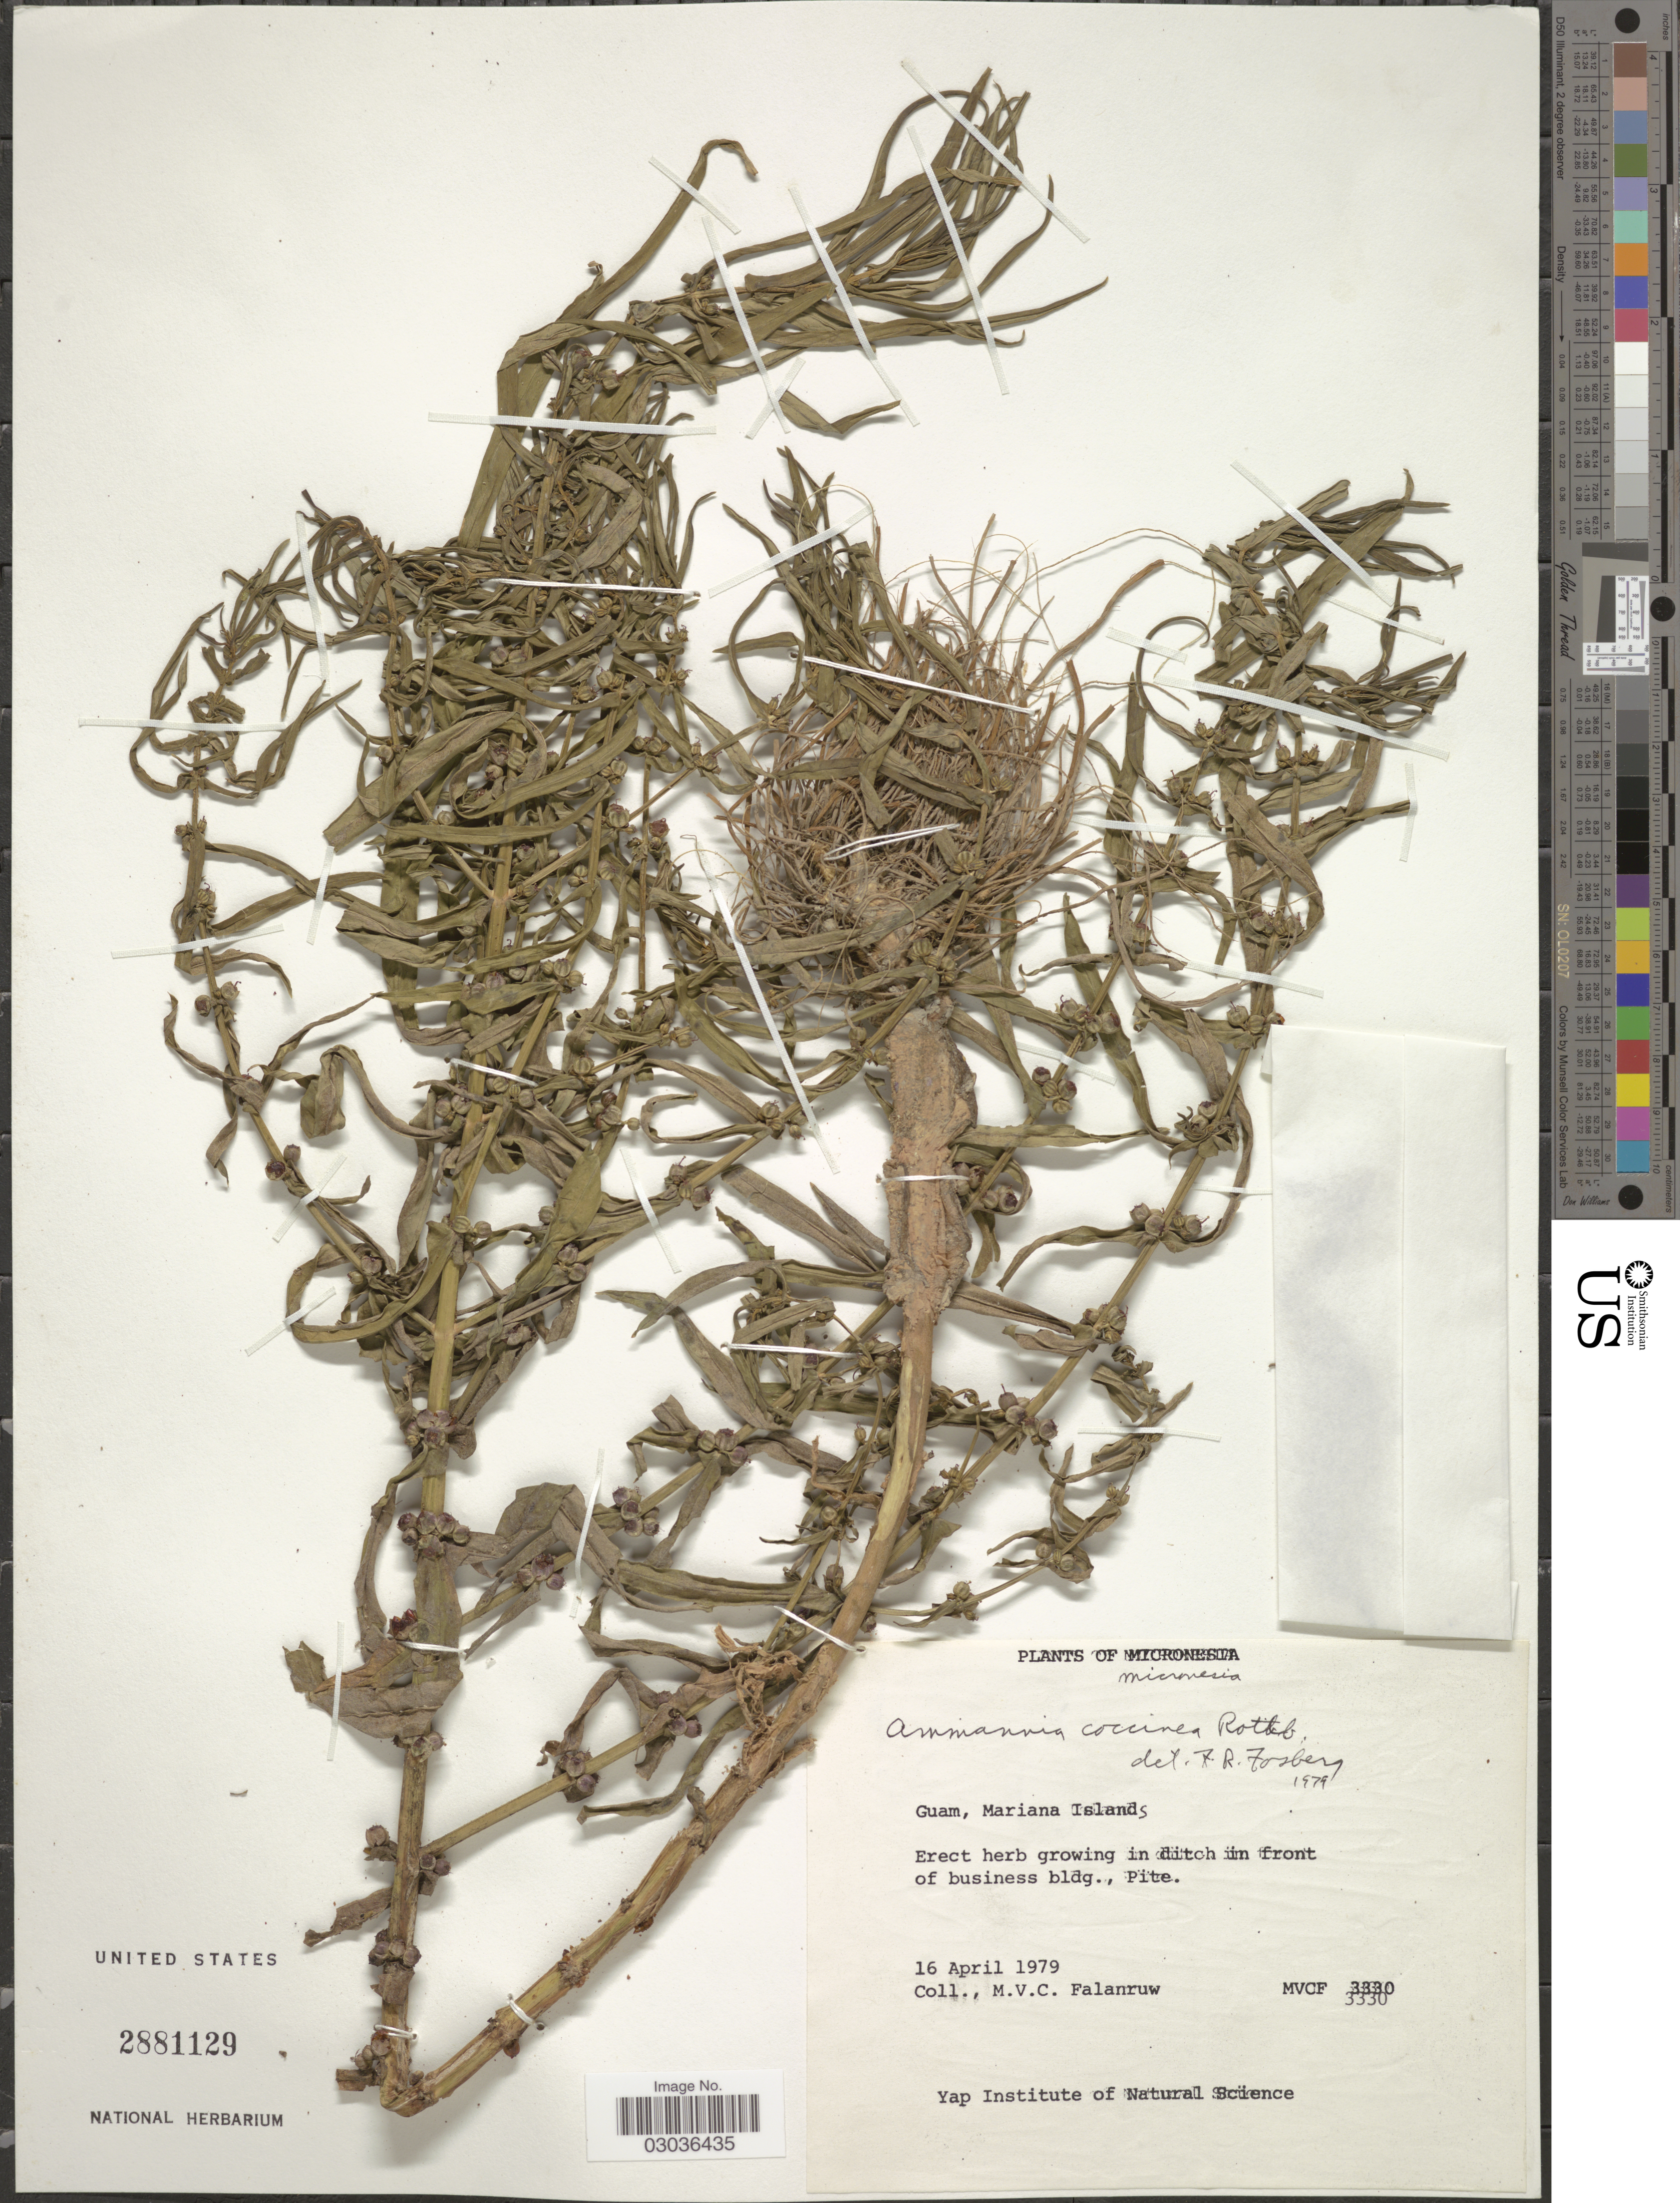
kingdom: Plantae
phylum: Tracheophyta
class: Magnoliopsida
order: Myrtales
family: Lythraceae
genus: Ammannia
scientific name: Ammannia coccinea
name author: Rottb.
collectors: M. V. Falanruw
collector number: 3330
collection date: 1979-04-16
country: Guam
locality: Mariana Islands. Headw. of Fonte R. In front of business bldg., Pite. Micronesia.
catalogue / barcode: US 2881129